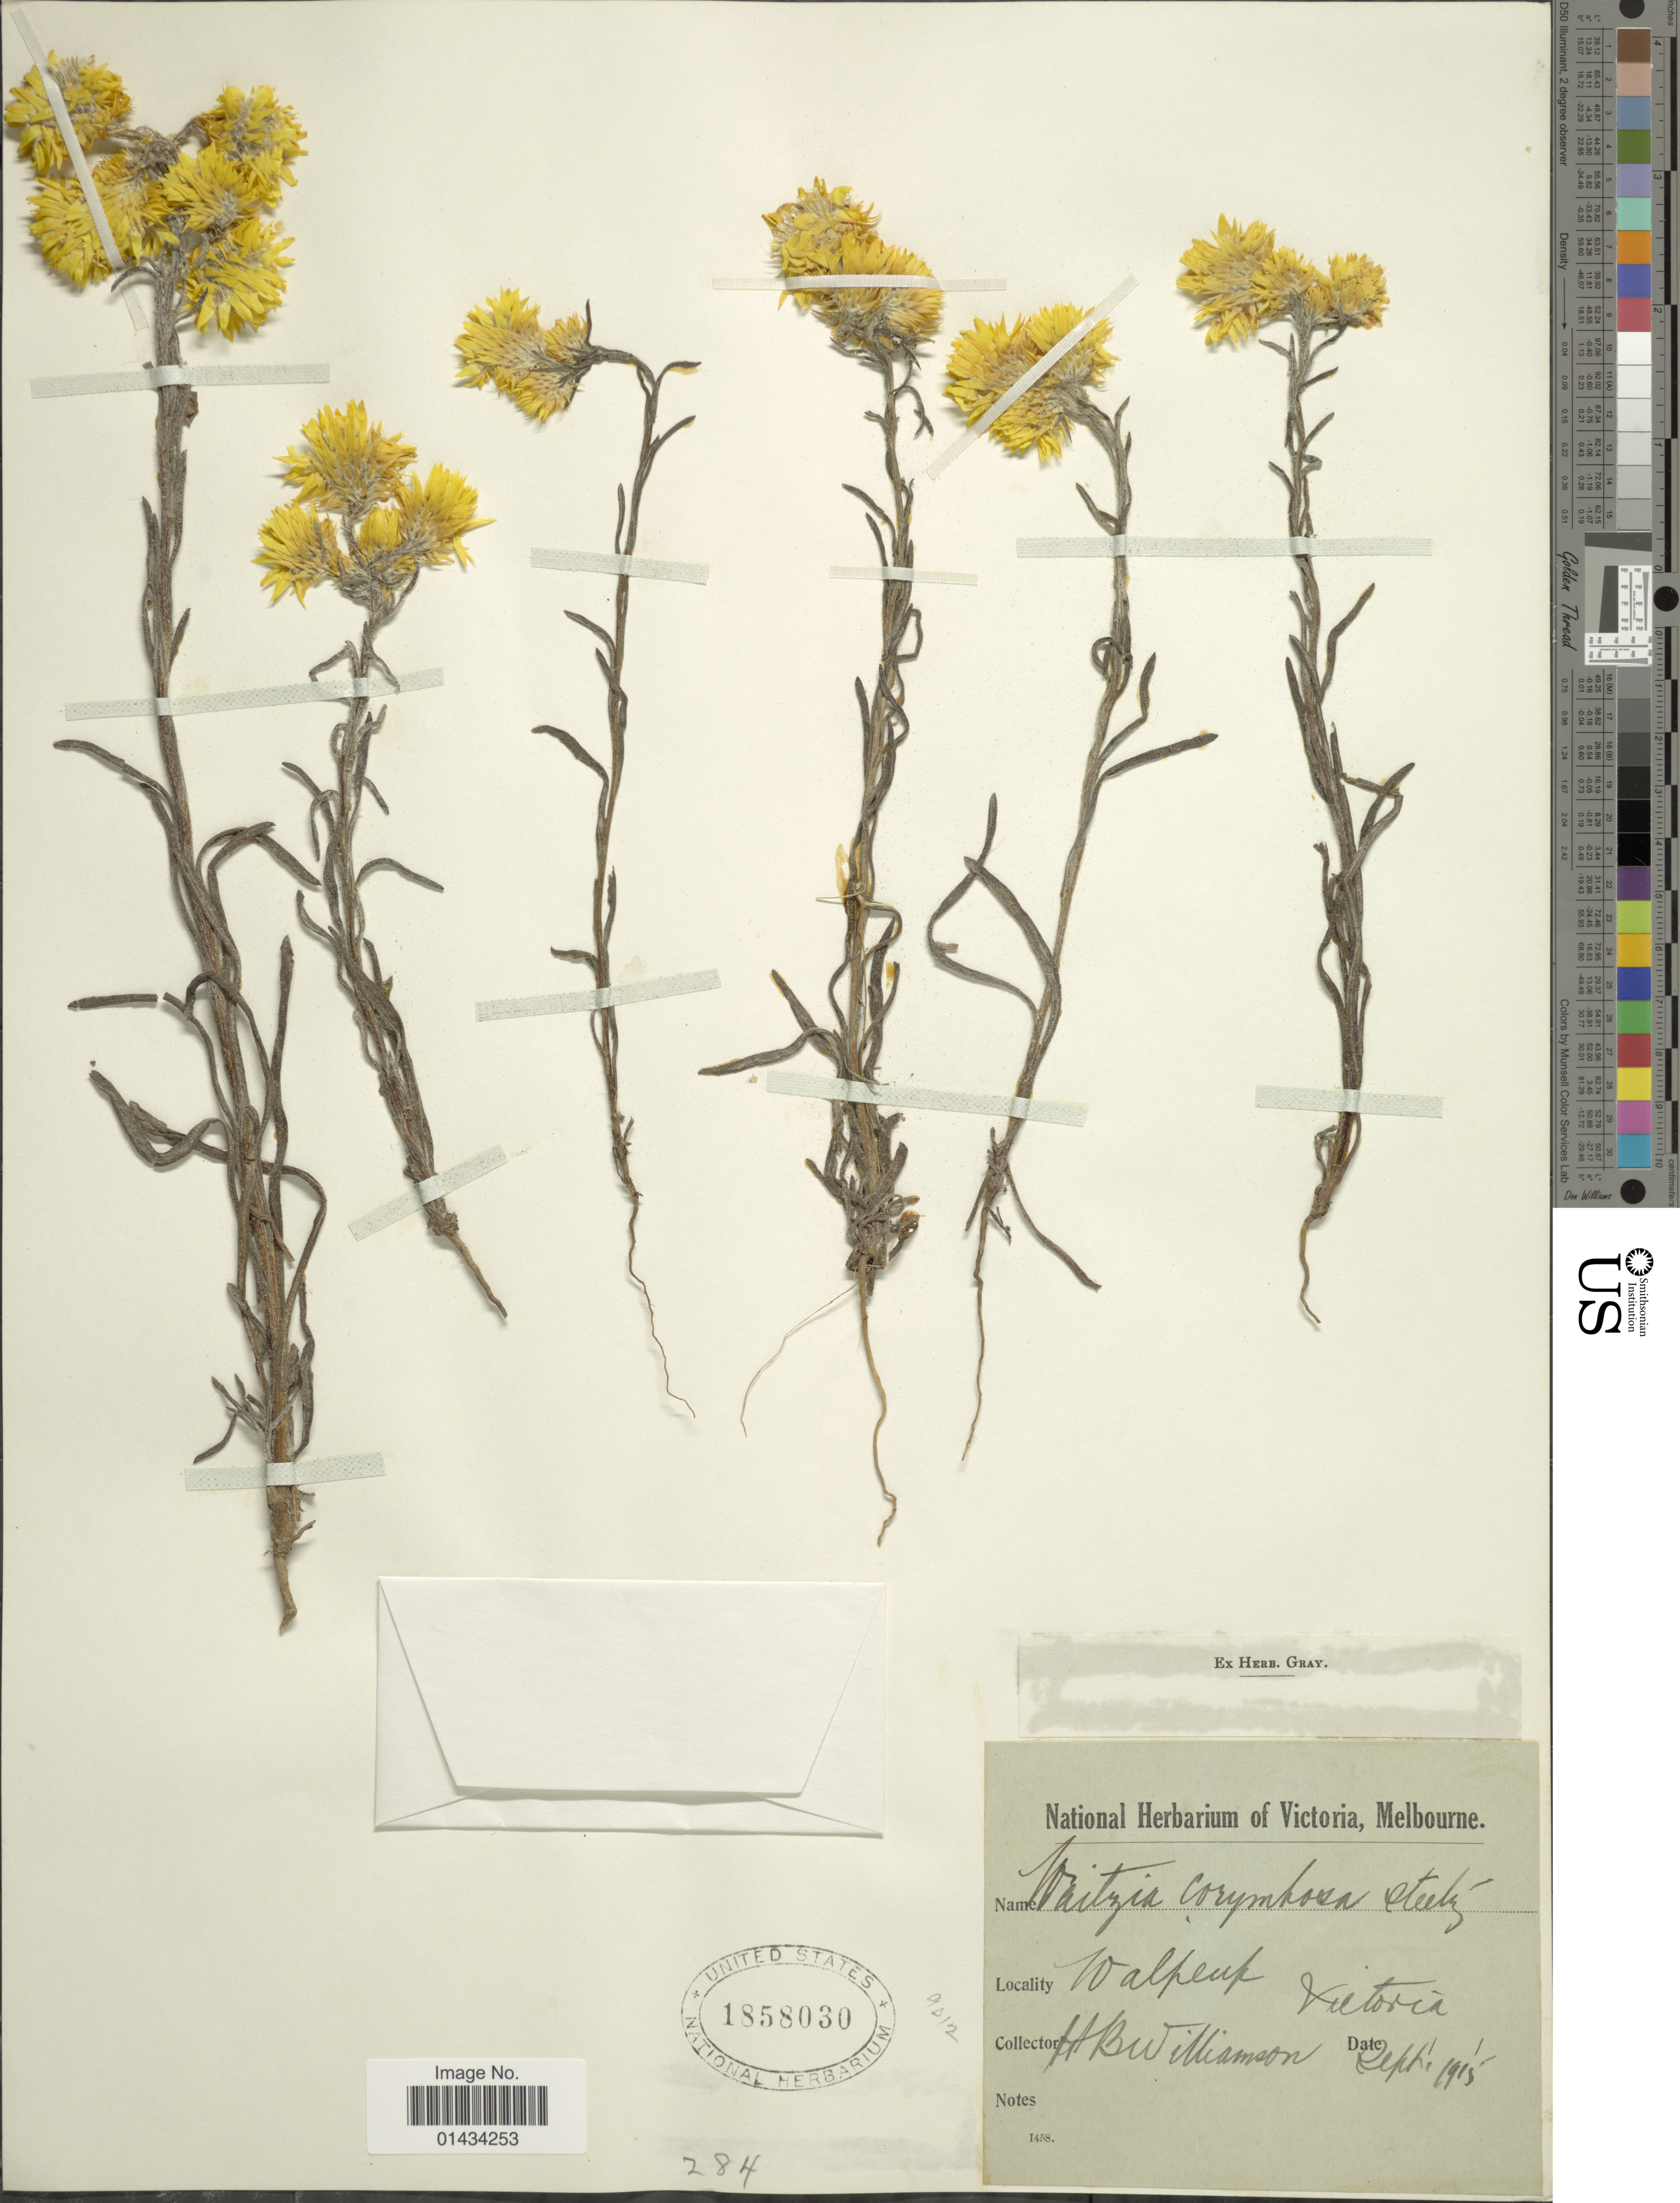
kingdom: Plantae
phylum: Tracheophyta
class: Magnoliopsida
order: Asterales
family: Asteraceae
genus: Waitzia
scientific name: Waitzia corymbosa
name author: J.C. Wendl.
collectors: H. Williamson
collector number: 284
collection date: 1915-09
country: Australia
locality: Walpeup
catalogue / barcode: US 1858030